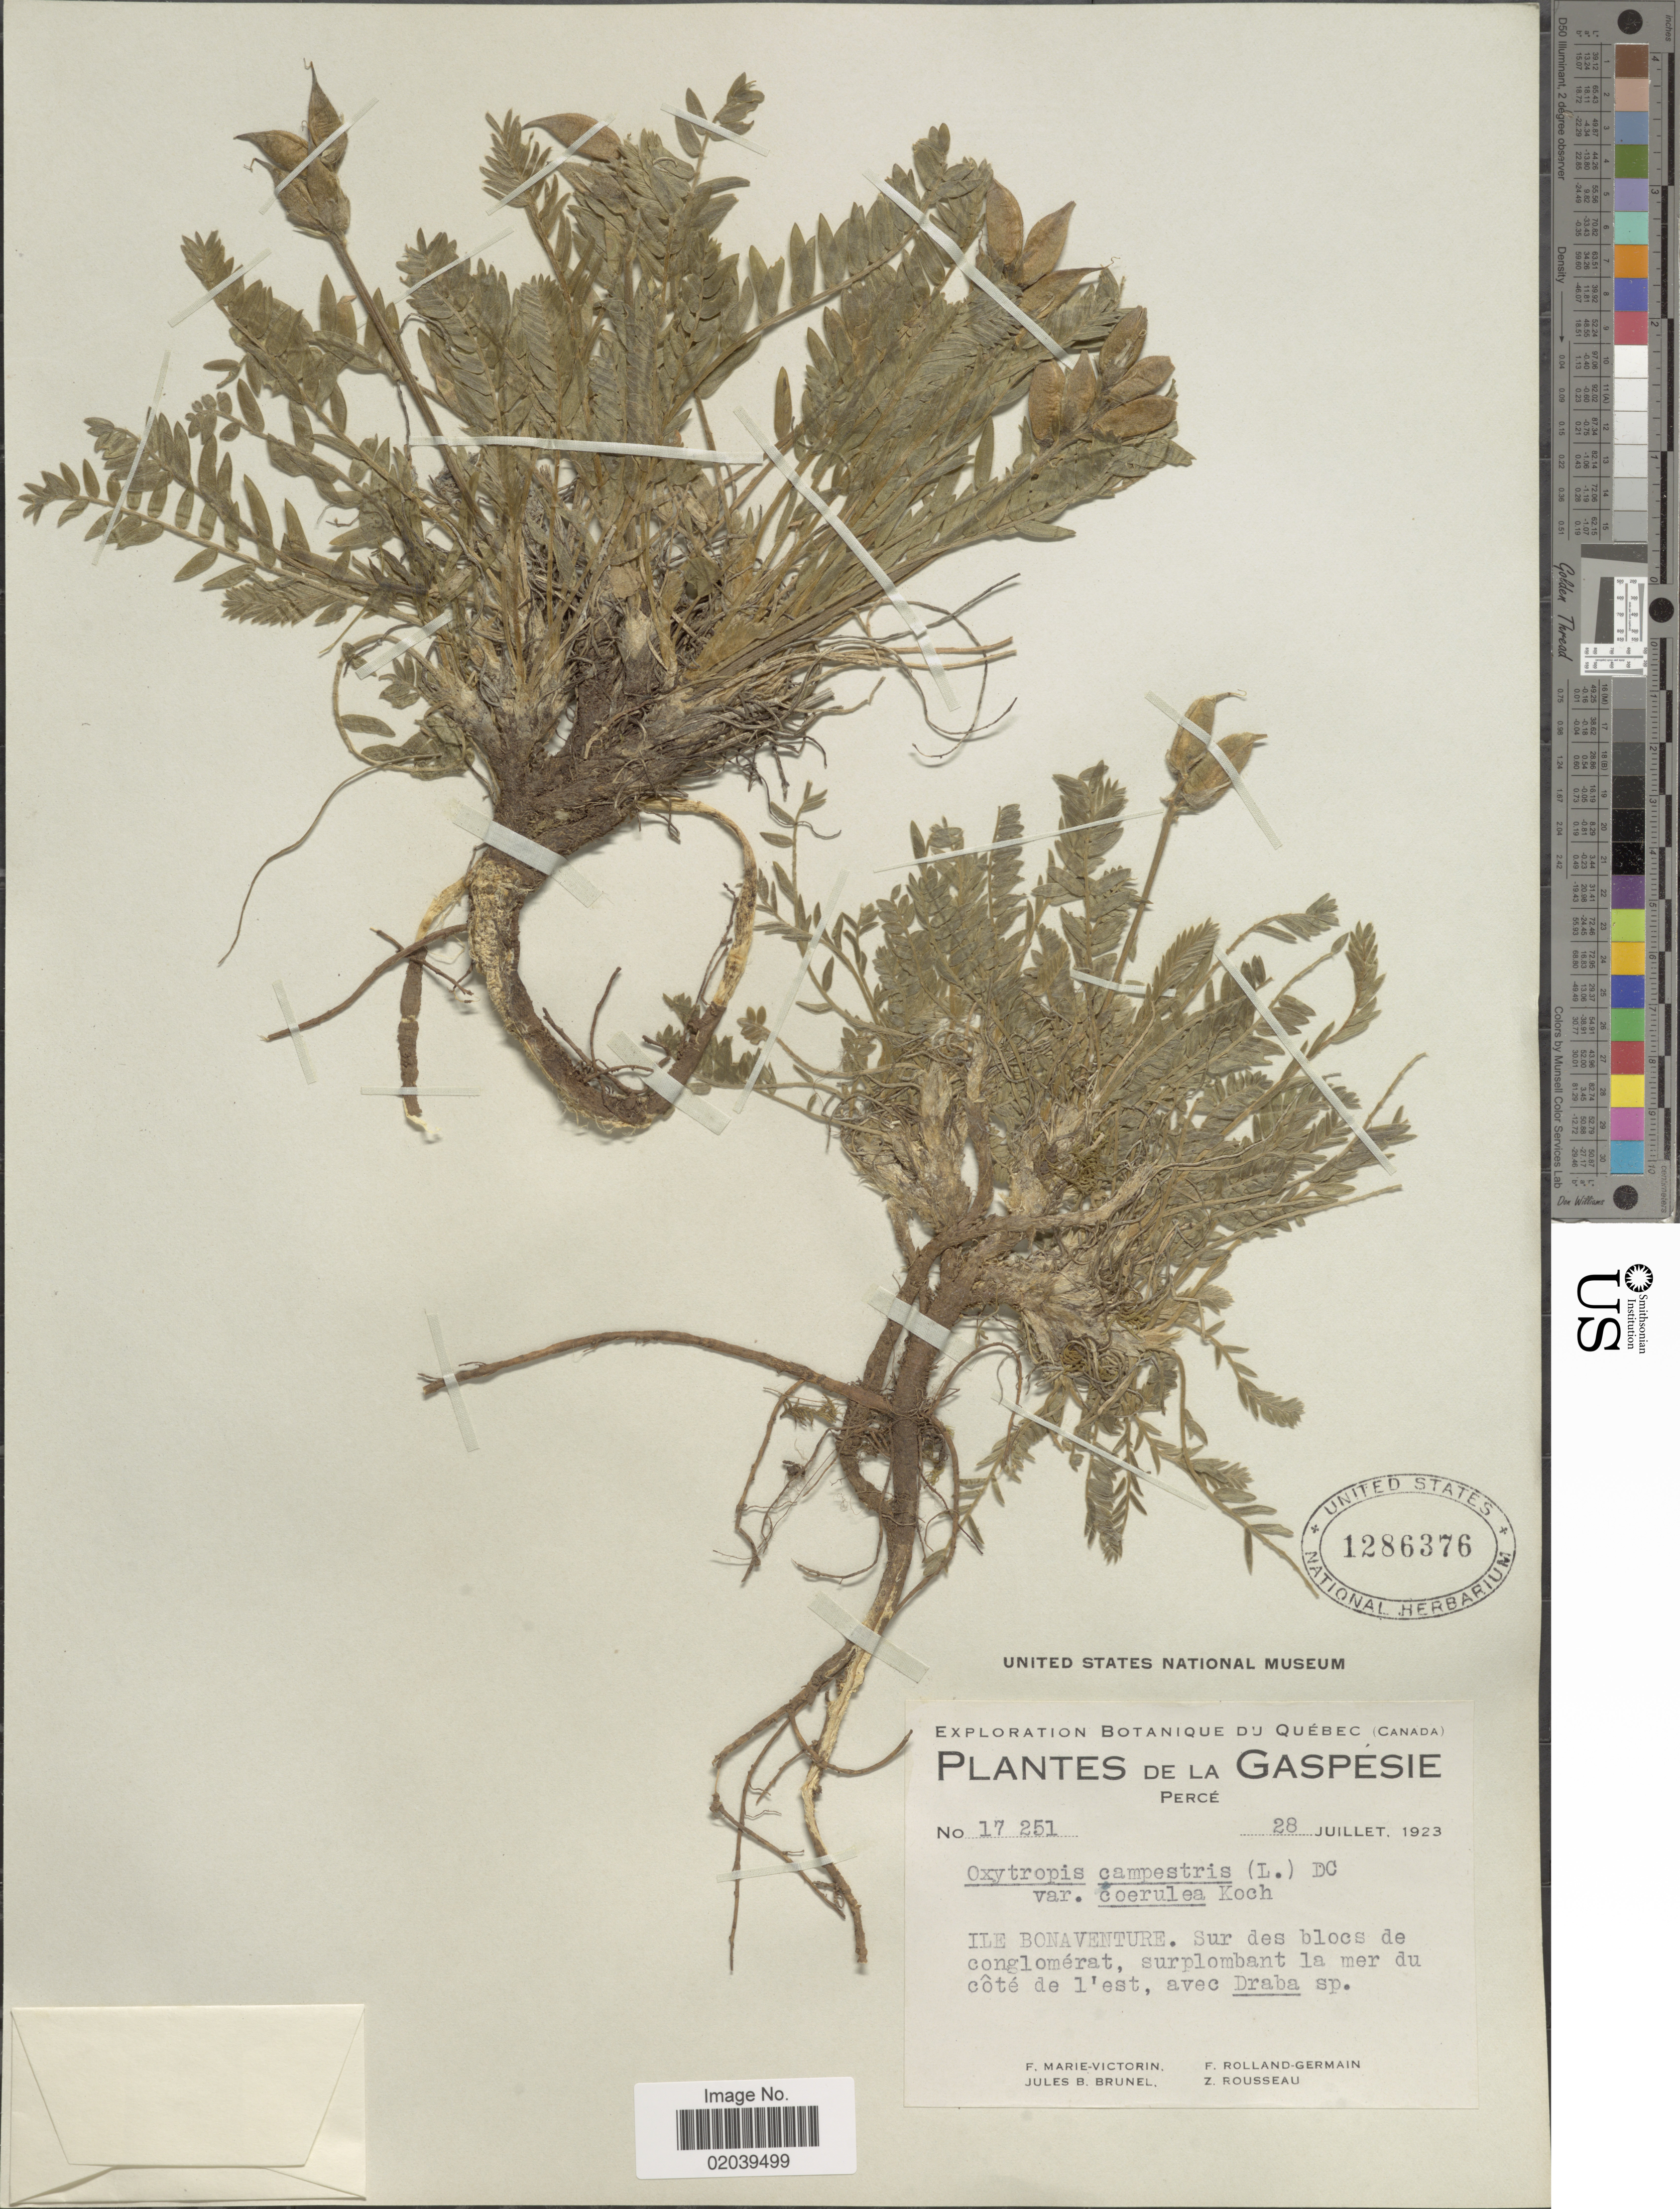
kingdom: Plantae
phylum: Tracheophyta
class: Magnoliopsida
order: Fabales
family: Fabaceae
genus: Oxytropis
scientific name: Oxytropis campestris var. terrae-novae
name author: (Fernald) Barneby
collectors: F. Marie-Victorin, J. Brunel, Rolland-Germain & Z. Rousseau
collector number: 17251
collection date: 1923-07-28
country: Canada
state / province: Quebec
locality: De La Gaspesie, Perce, Ile Bonaventure, Sur des blocs de conglomerat, surplombant la mer du corte de l'est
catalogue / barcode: US 1286376